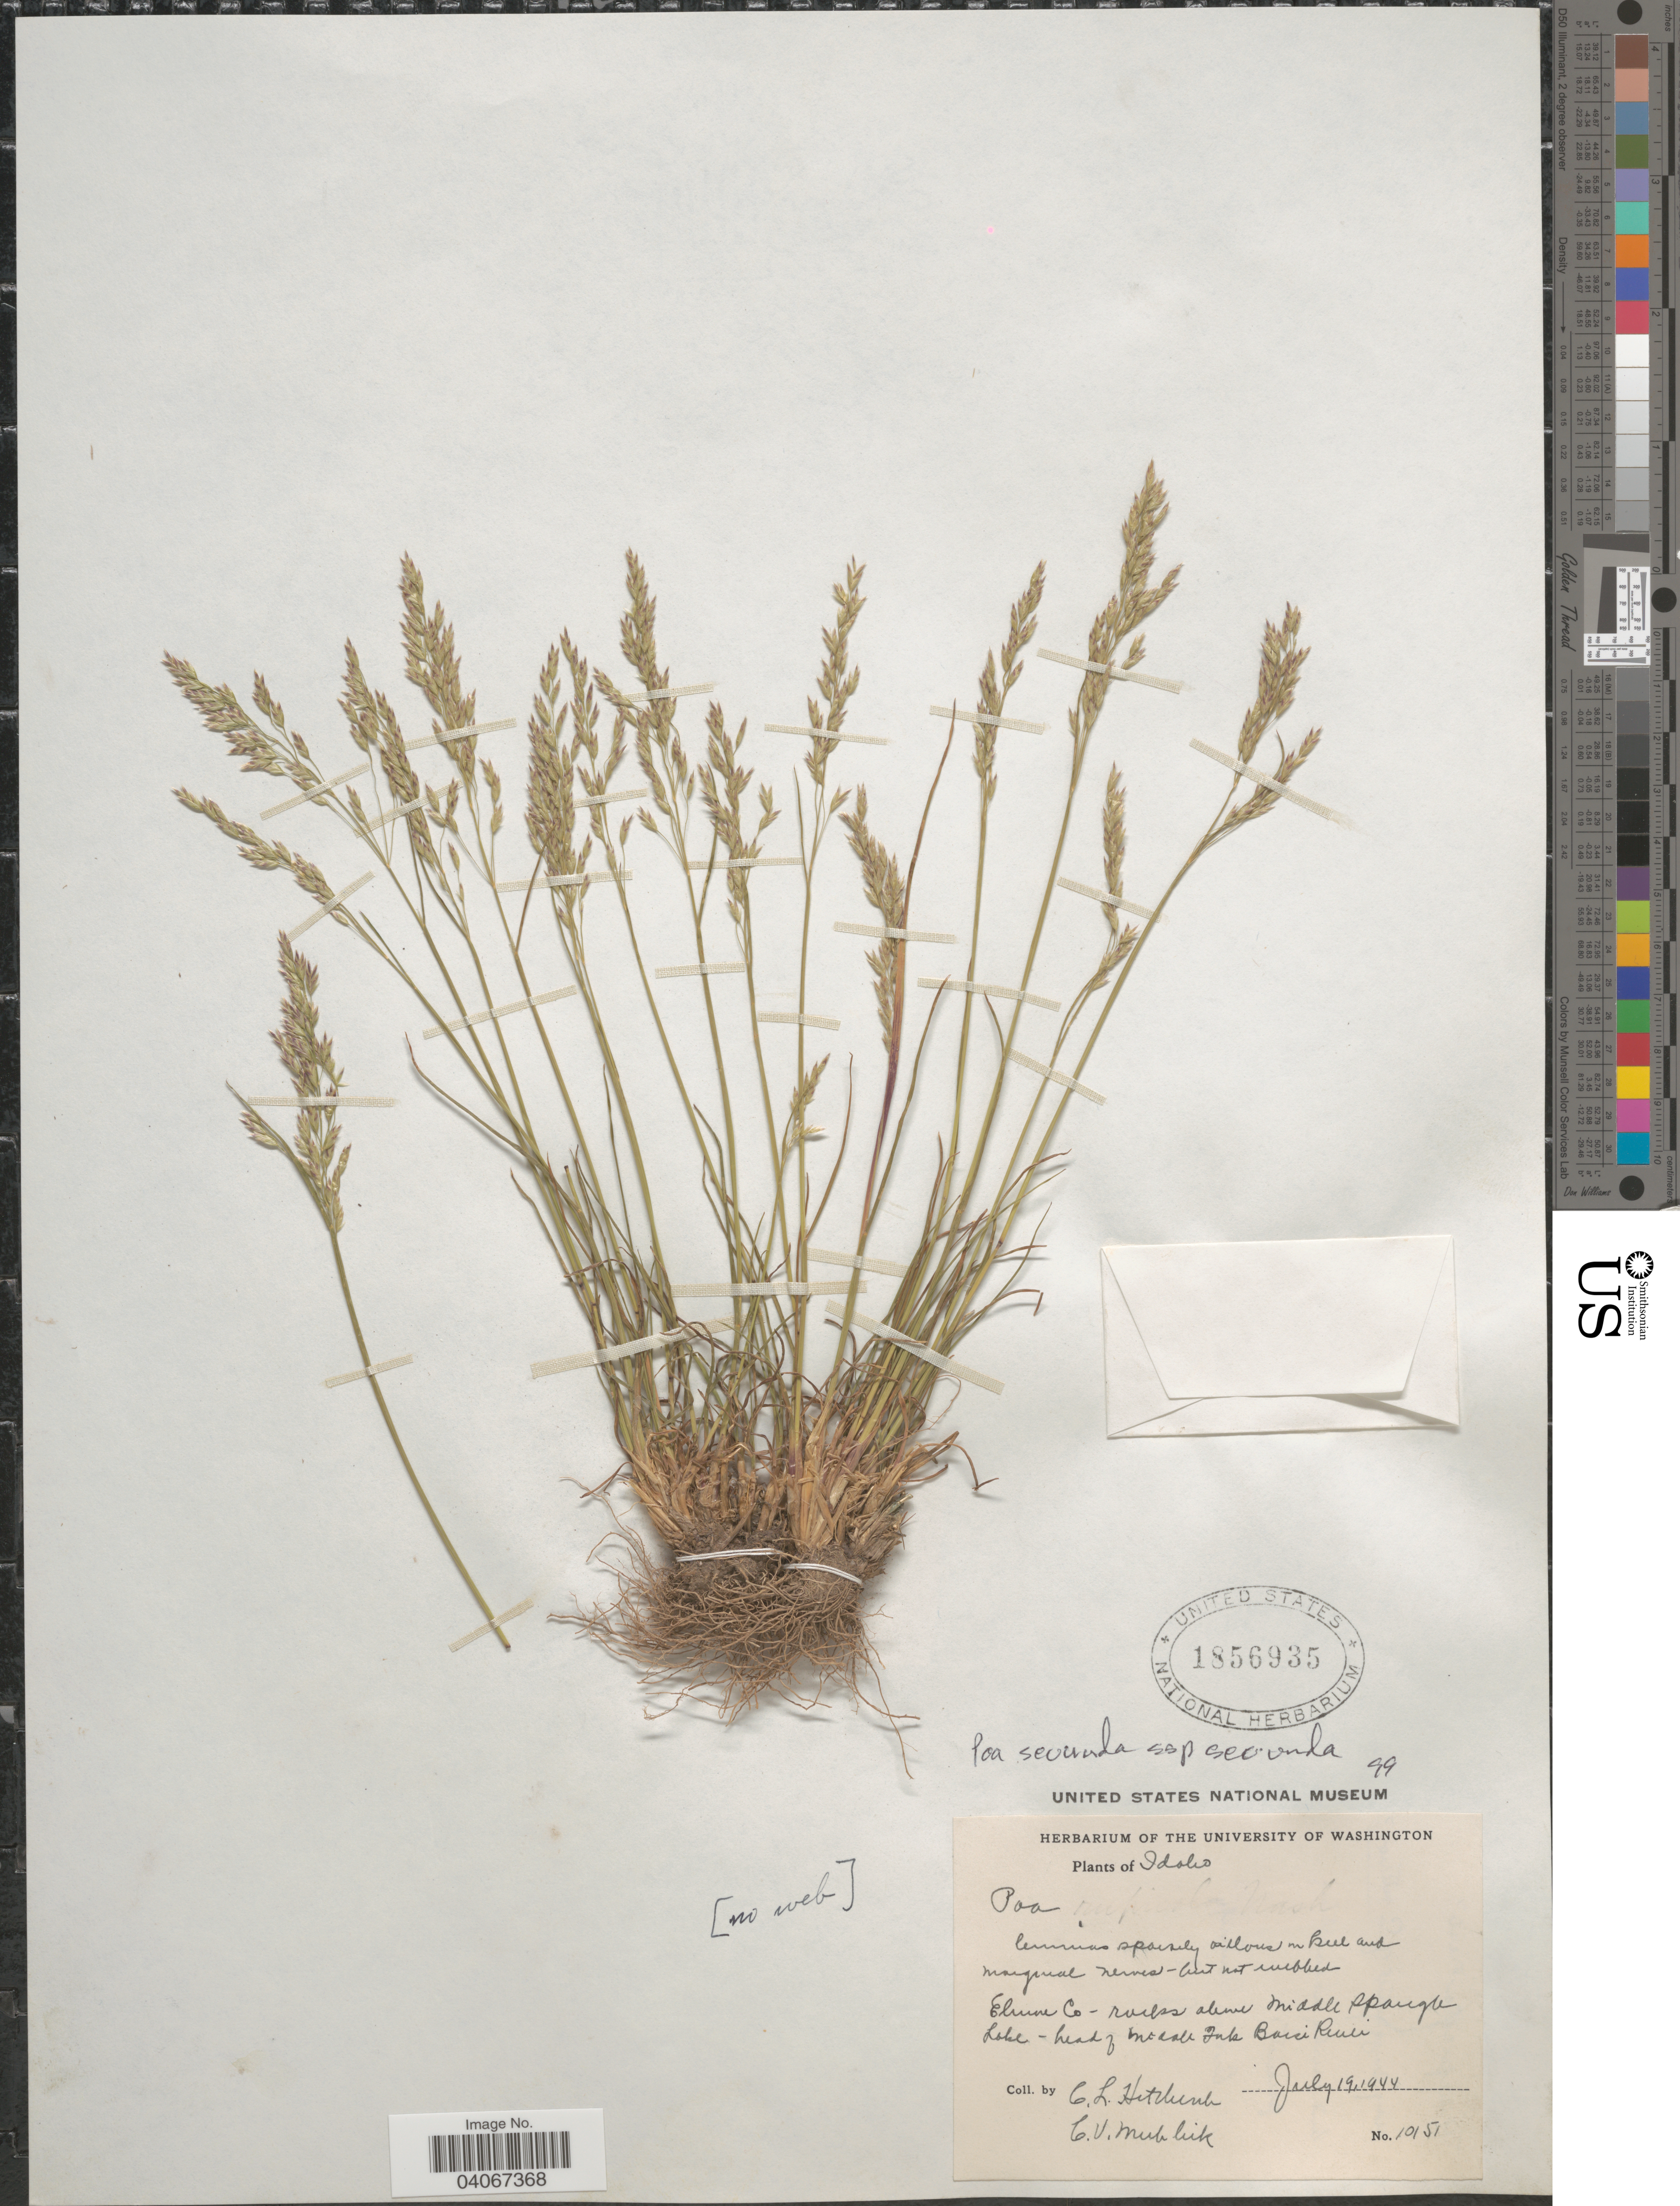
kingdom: Plantae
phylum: Tracheophyta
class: Liliopsida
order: Poales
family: Poaceae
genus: Poa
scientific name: Poa secunda subsp. secunda var. secunda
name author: J. Presl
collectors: C. L. Hitchcock & C. V. Muhlick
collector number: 10151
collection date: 1944-07-19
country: United States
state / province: Idaho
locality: Elmore Co - rocks above Middle Spangle Lake - head of Middle Fork Boise River.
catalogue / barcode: US 1856935